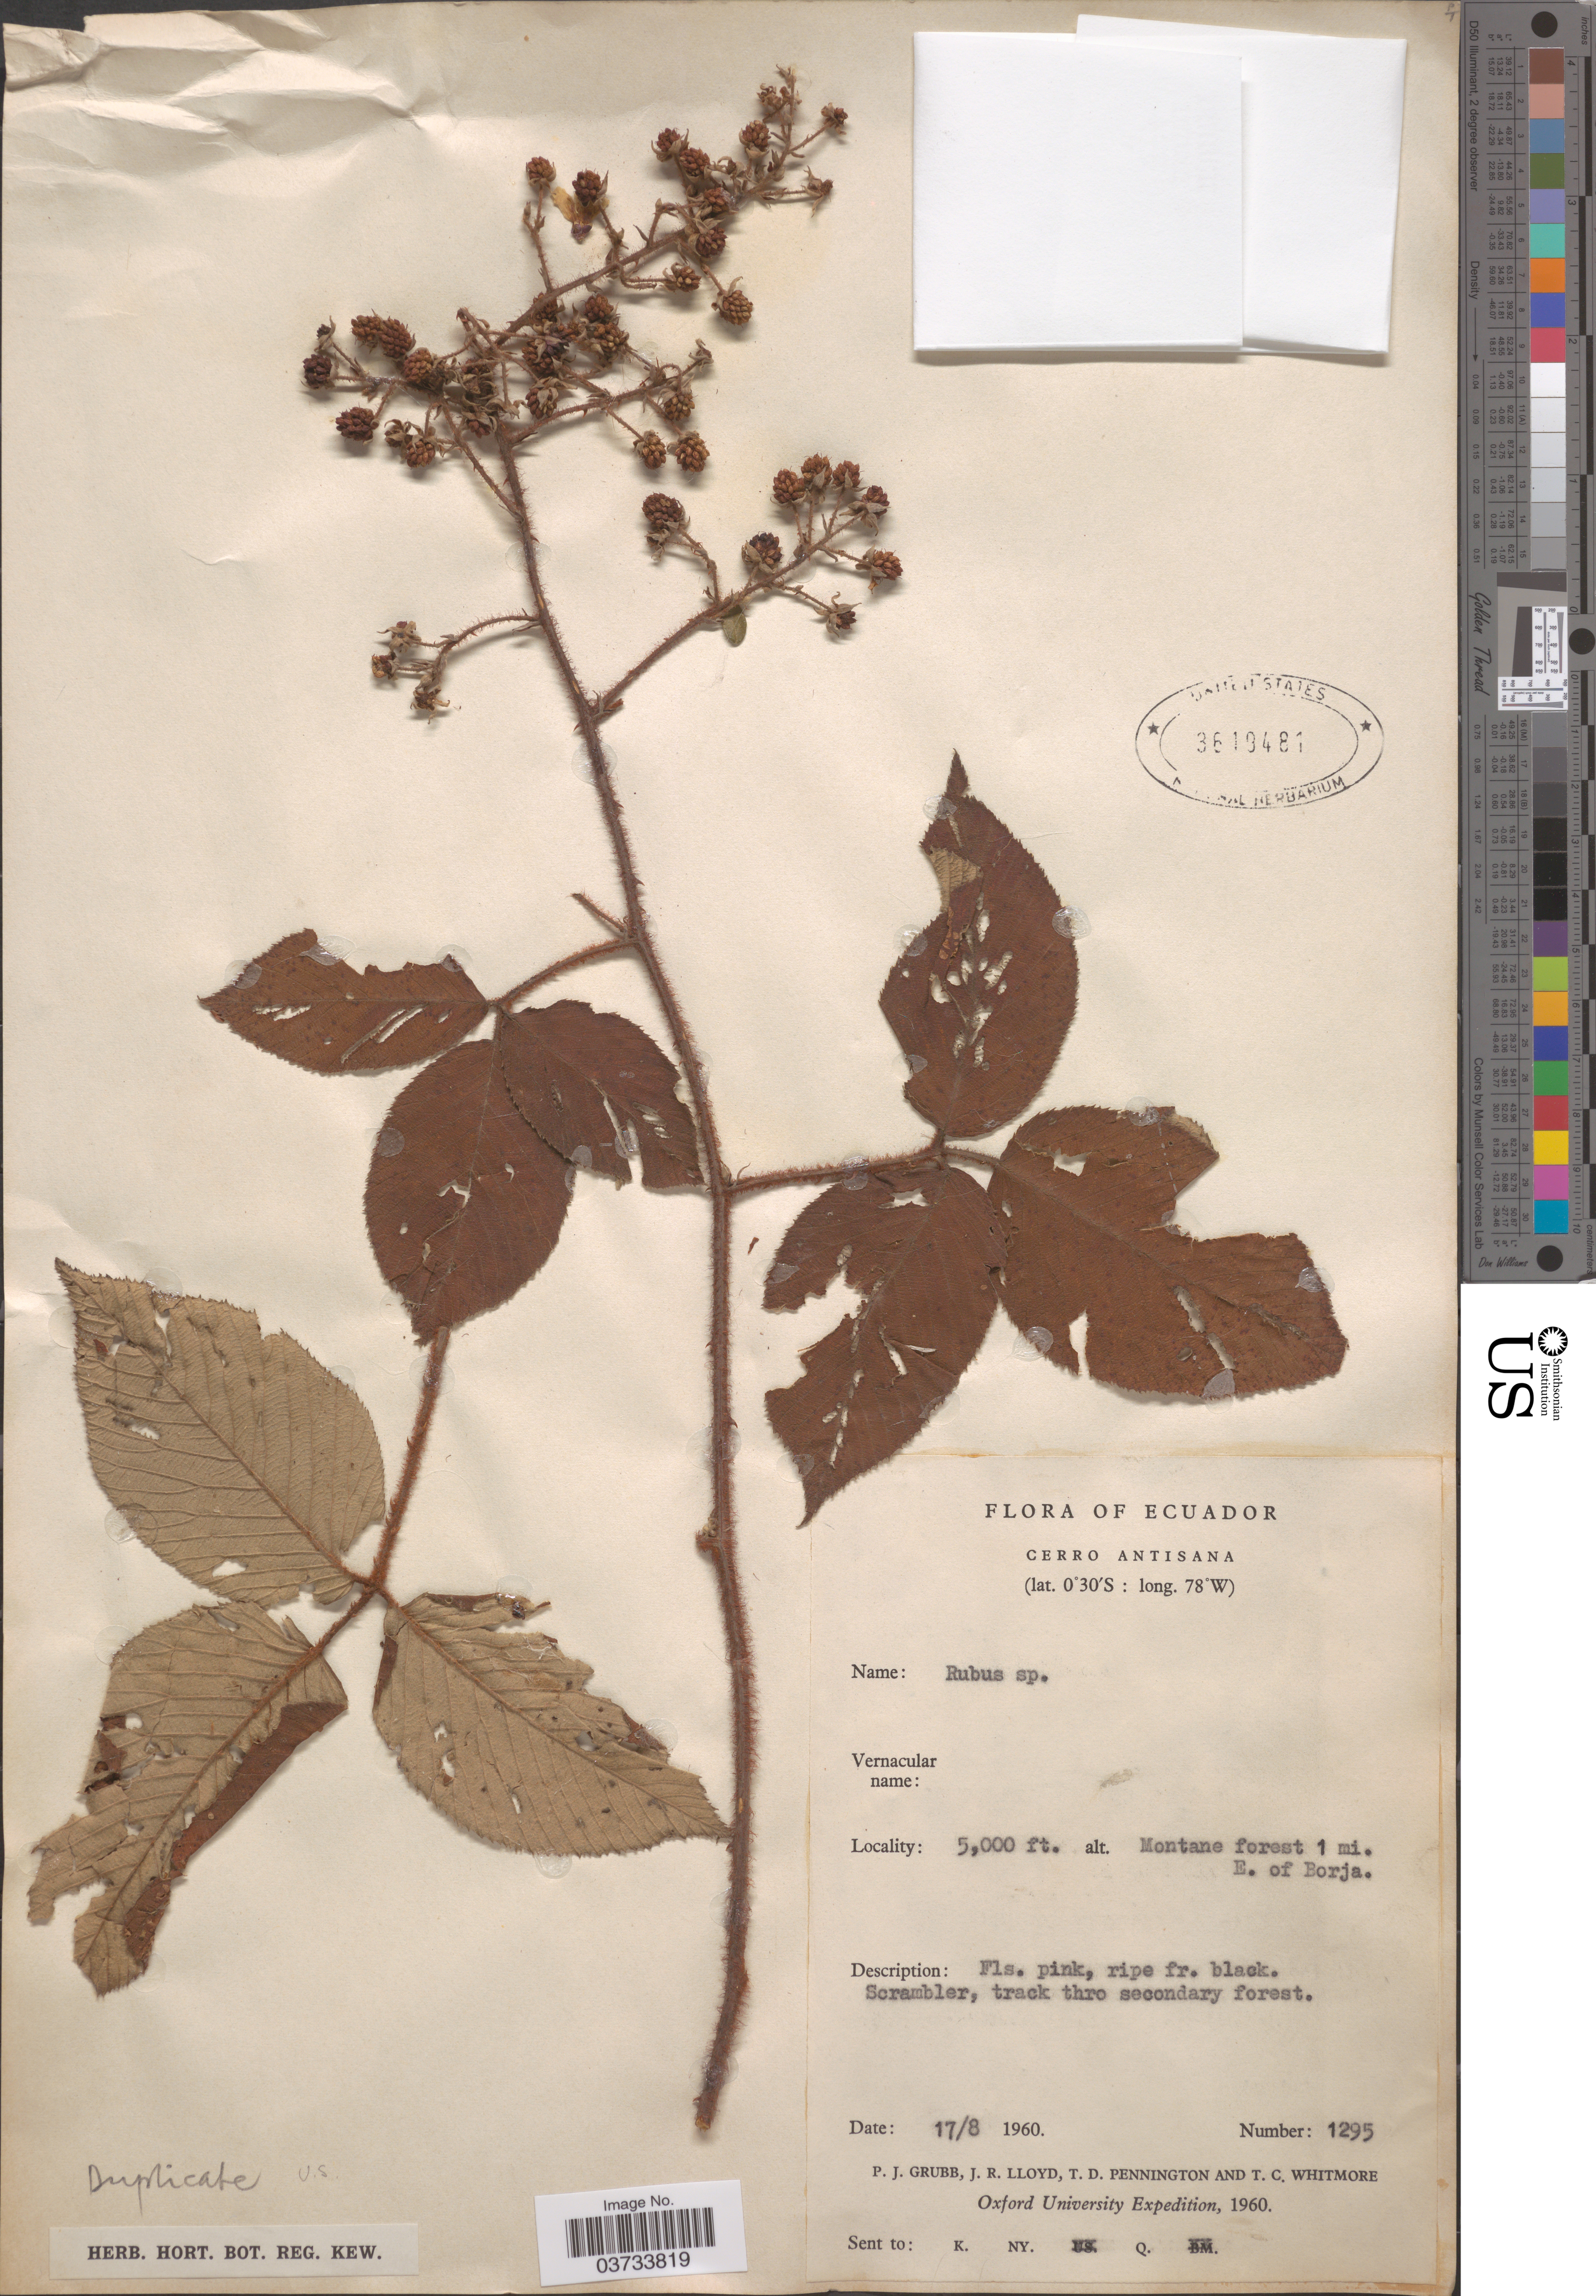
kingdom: Plantae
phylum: Tracheophyta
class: Magnoliopsida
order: Rosales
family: Rosaceae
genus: Rubus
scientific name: Rubus sp.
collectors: P. J. Grubb, J. R. Lloyd, T. D. Pennington & T. C. Whitmore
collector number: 1295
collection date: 1960-08-17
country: Ecuador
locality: Cerro Antisana. Montane forest 1 mi. E. of Borja.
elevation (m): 1524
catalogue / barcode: US 3619481